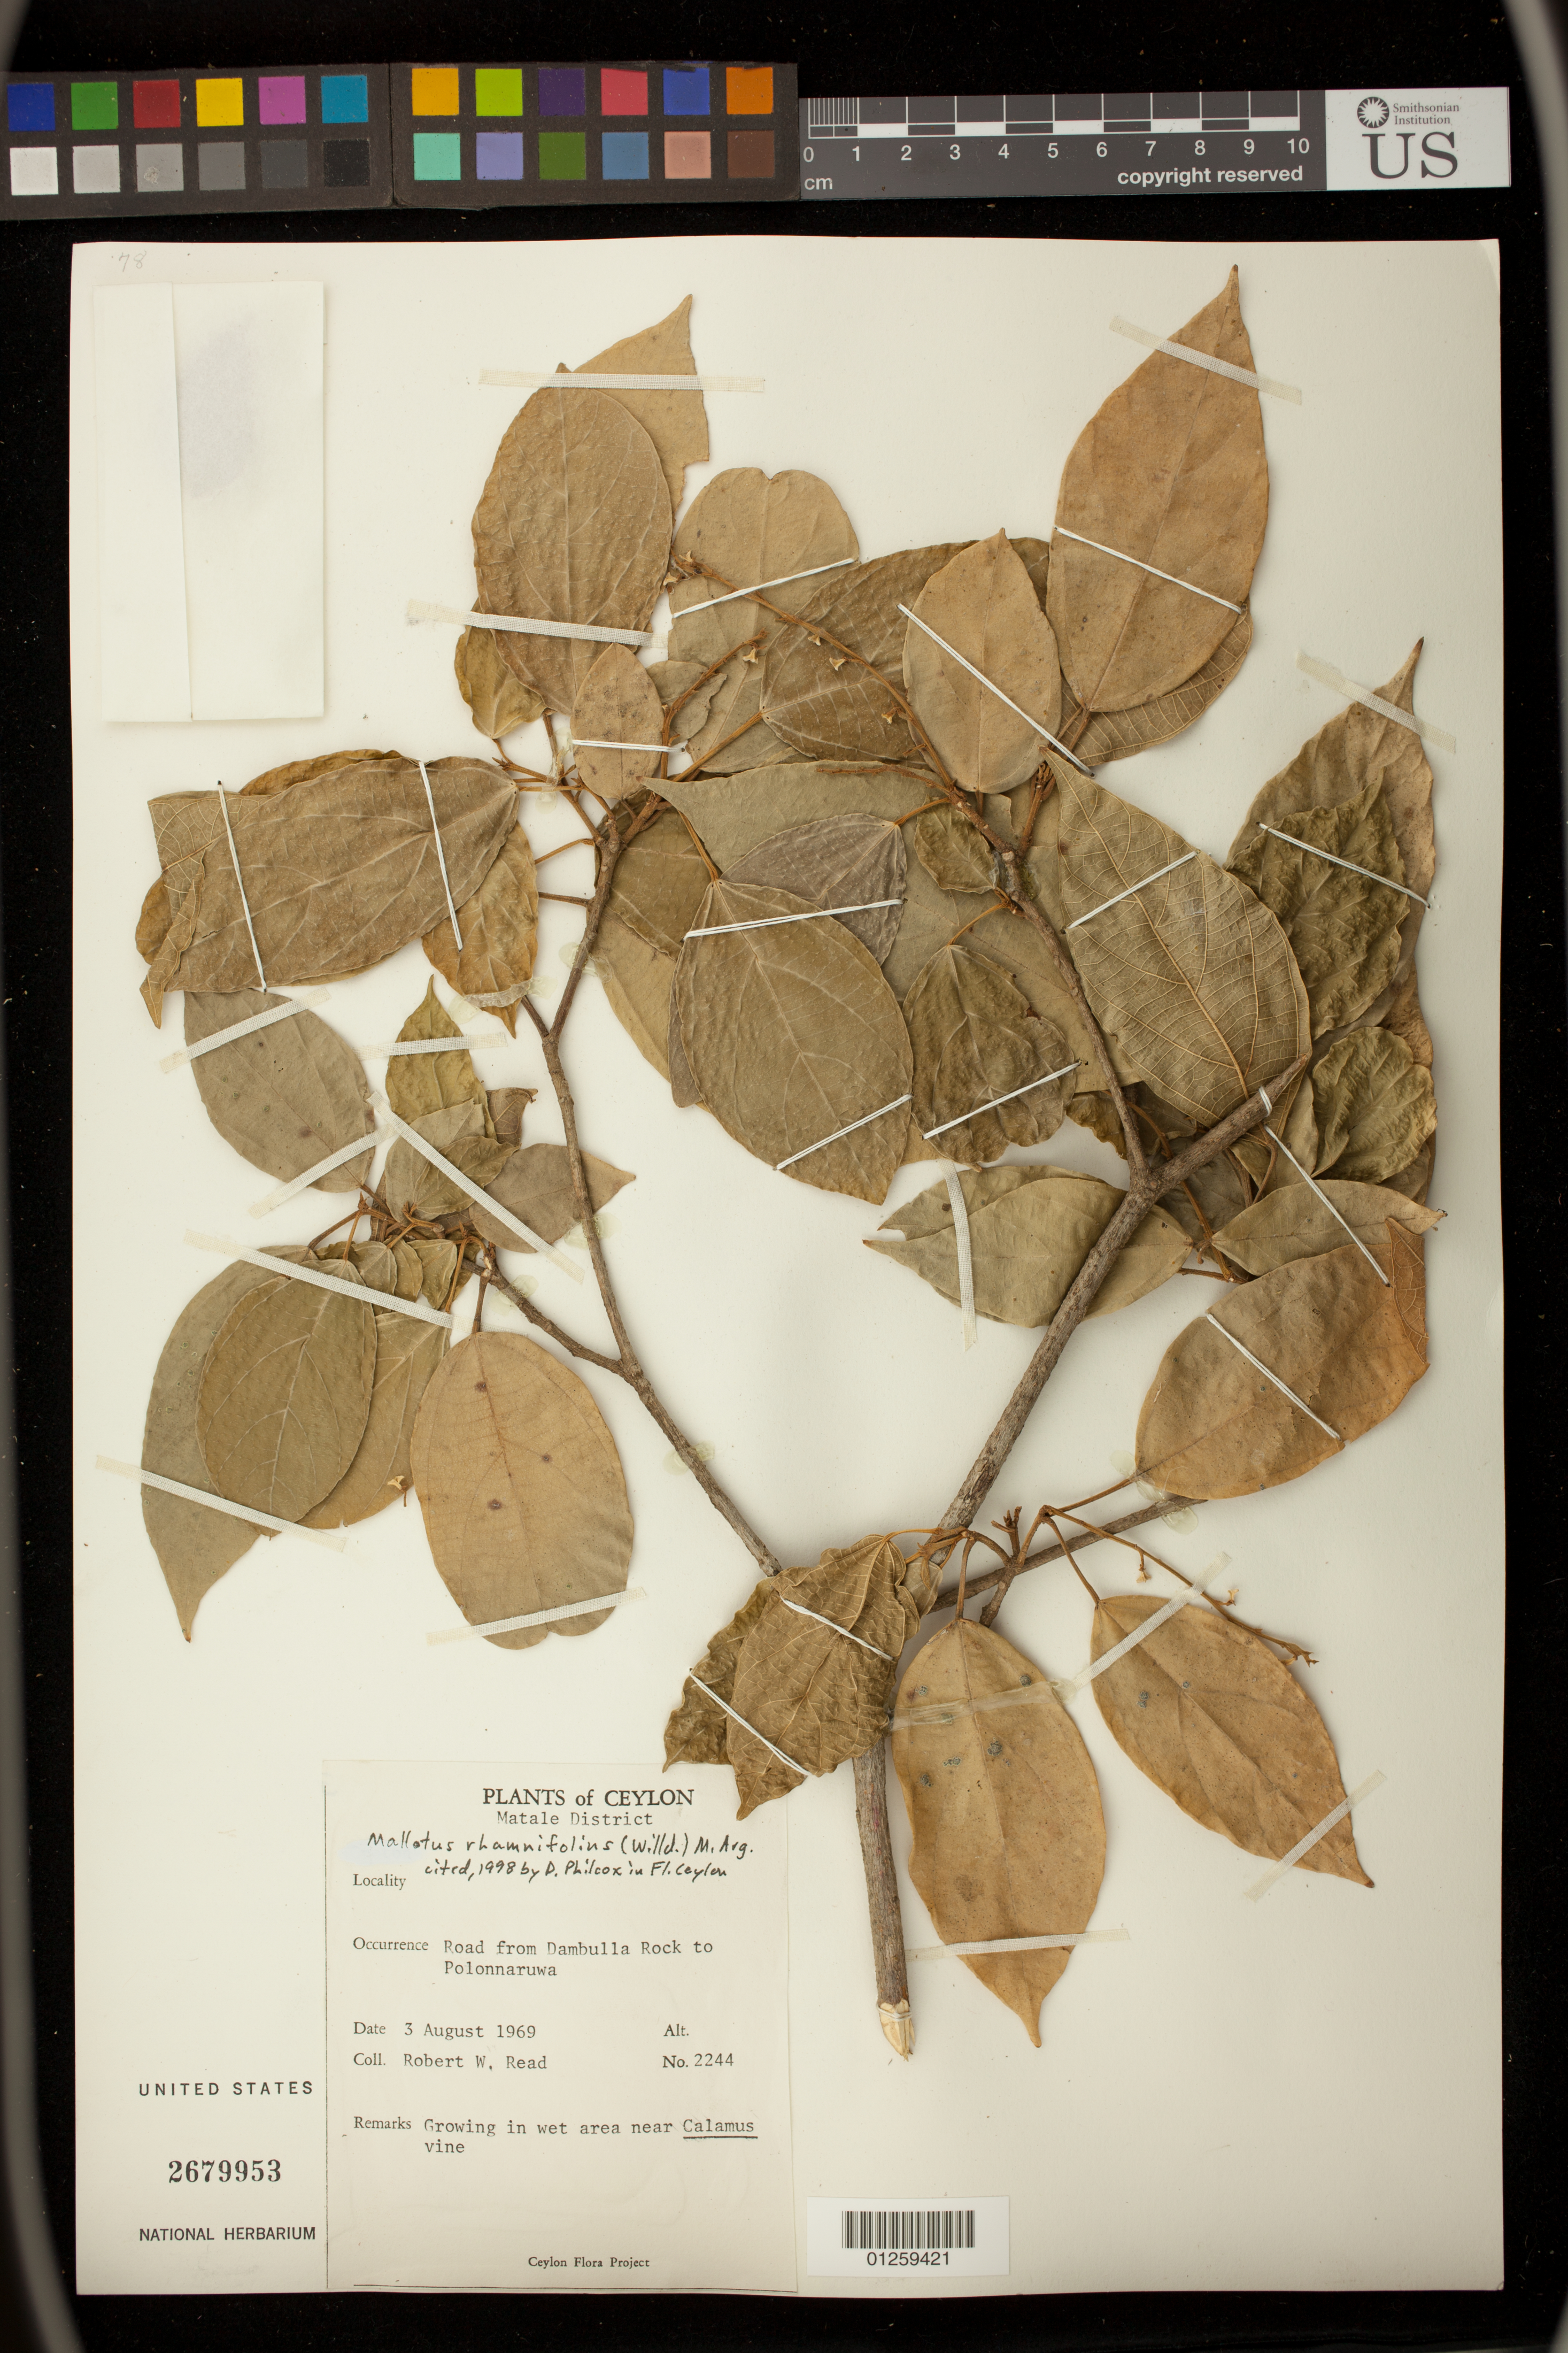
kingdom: Plantae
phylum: Tracheophyta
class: Magnoliopsida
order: Malpighiales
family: Euphorbiaceae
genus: Mallotus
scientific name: Mallotus rhamnifolius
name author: (Willd.) Müll. Arg.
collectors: R. W. Read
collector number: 2244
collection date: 1969-08-03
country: Sri Lanka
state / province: Central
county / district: Matale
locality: Road from Dambulla Rock to Polonnaruwa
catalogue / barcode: US 2679953